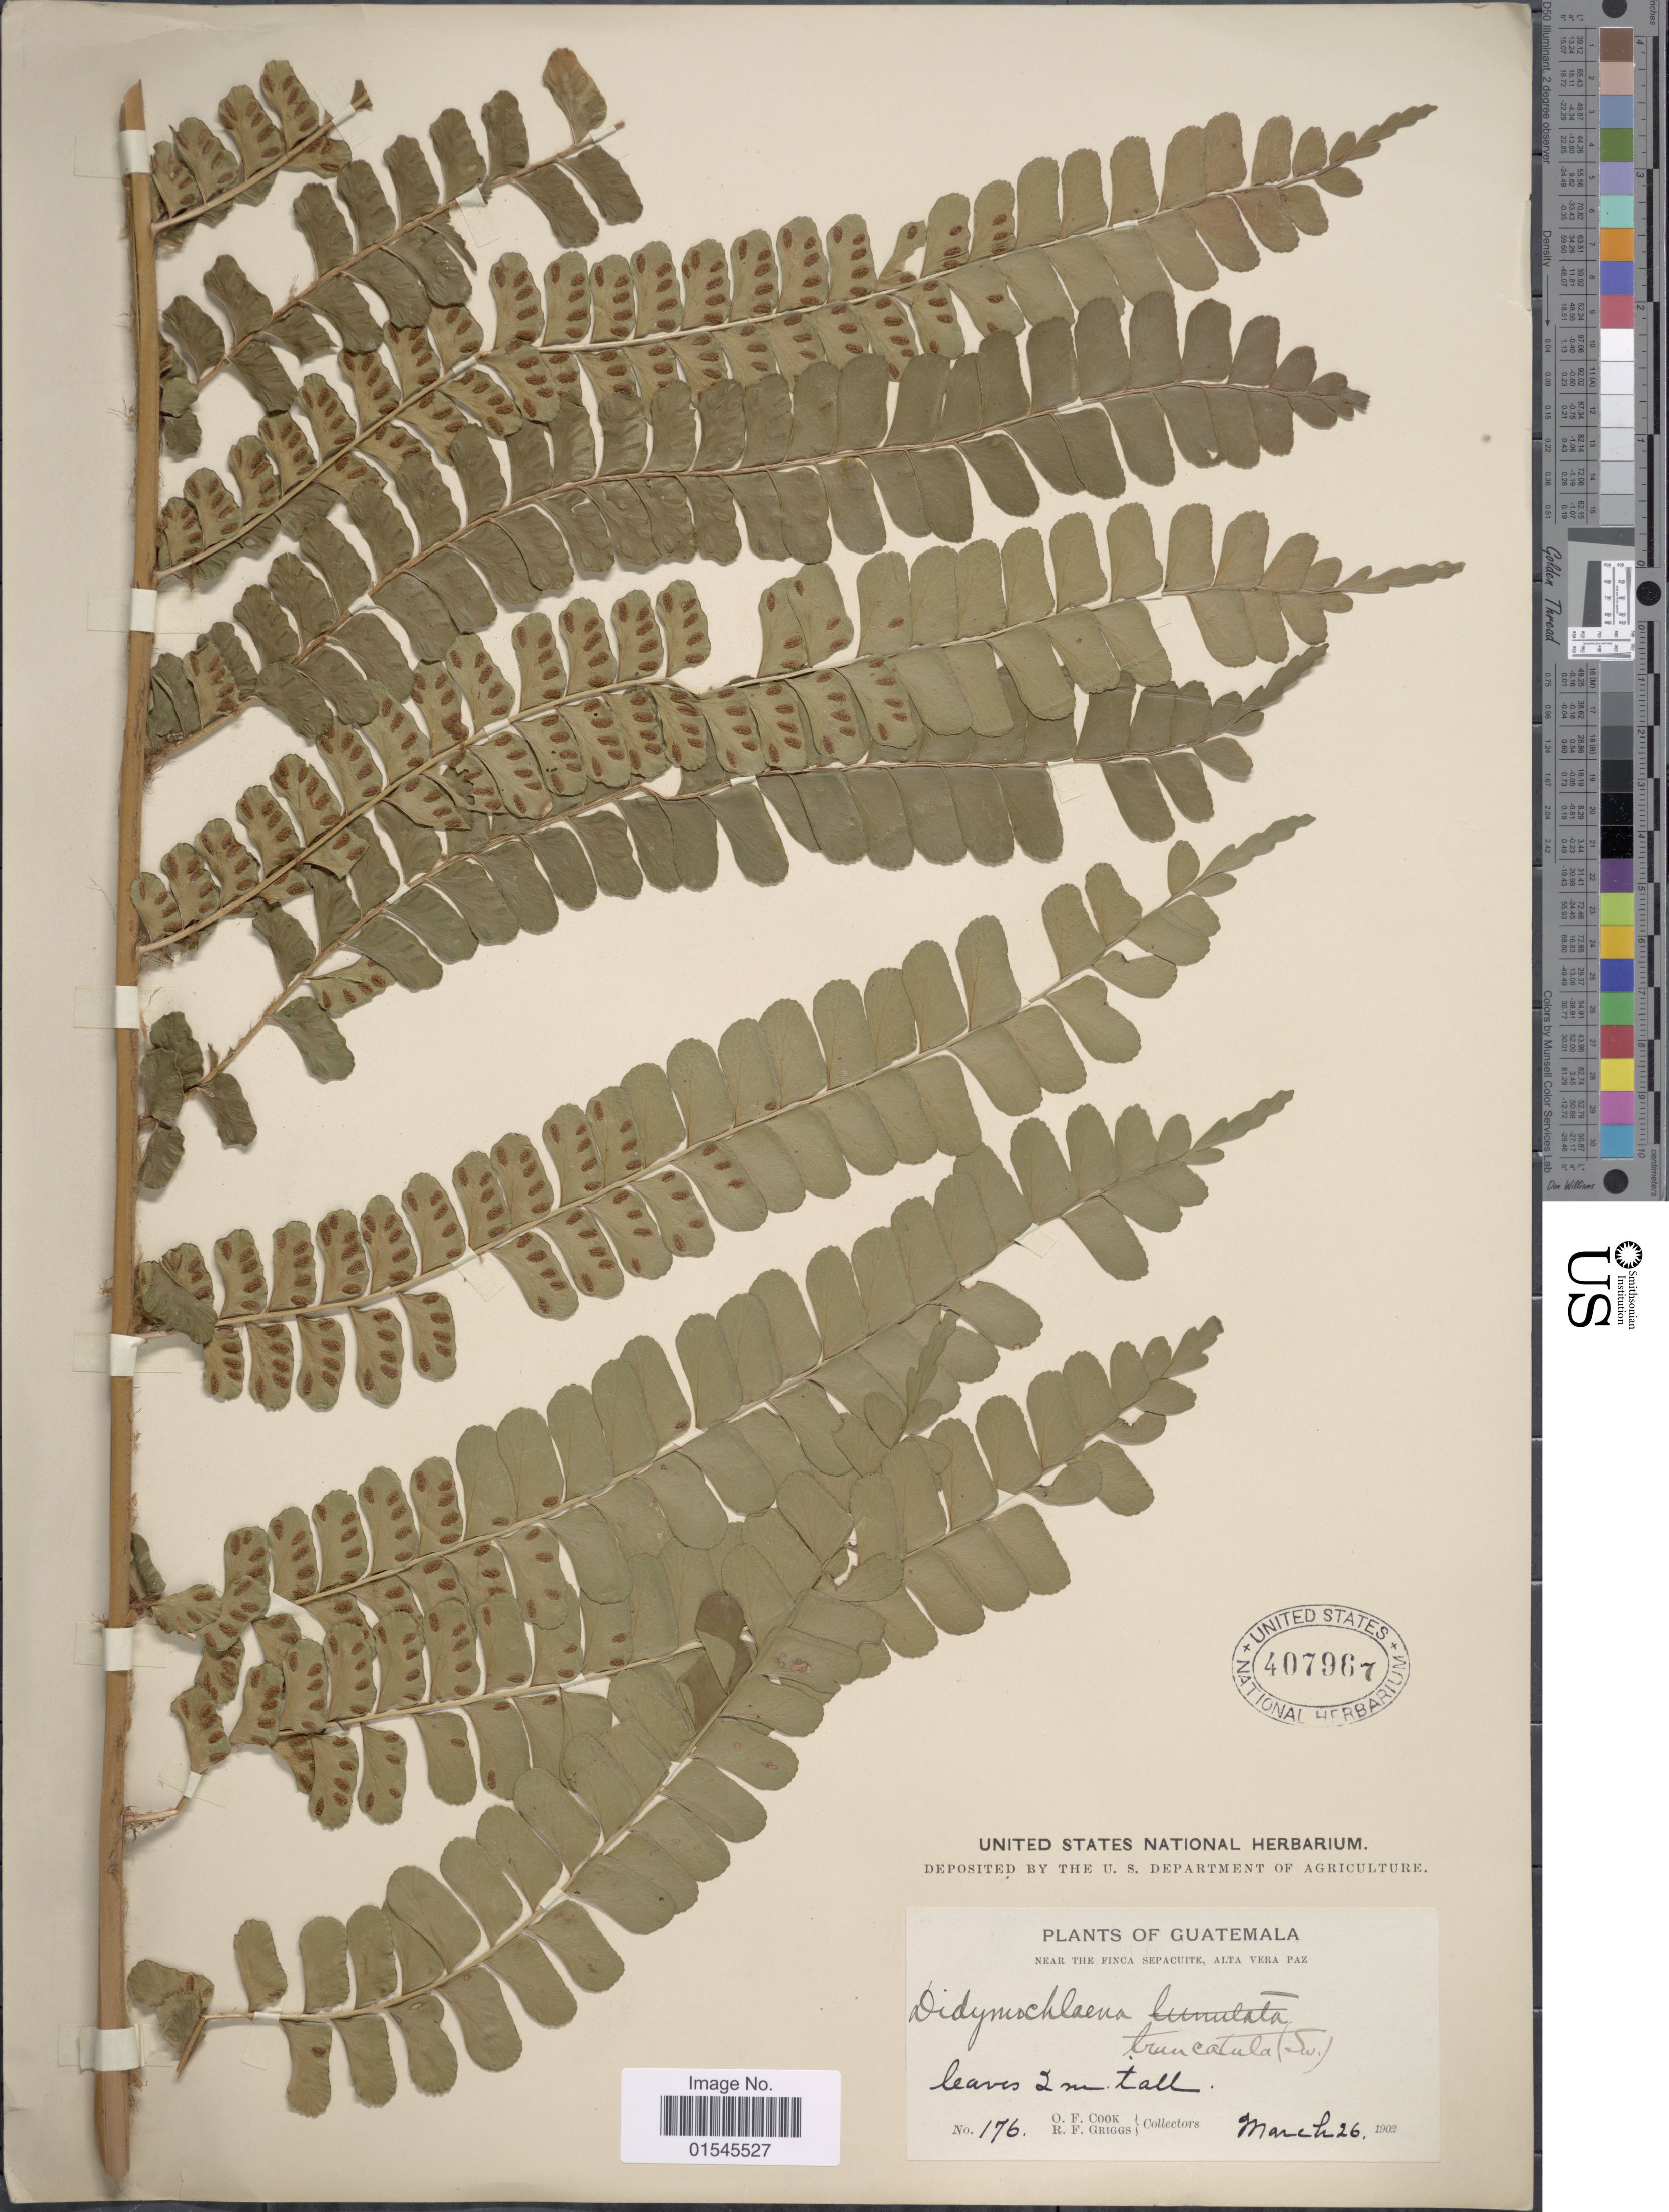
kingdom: Plantae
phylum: Tracheophyta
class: Polypodiopsida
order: Polypodiales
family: Didymochlaenaceae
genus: Didymochlaena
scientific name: Didymochlaena truncatula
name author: (Sw.) J. Sm.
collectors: O. F. Cook & R. F. Griggs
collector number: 176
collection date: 1902-03-26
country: Guatemala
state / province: Alta Verapaz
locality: Guatemala. Near the FInca Sepacuite, Alta Verapaz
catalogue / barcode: US 407967